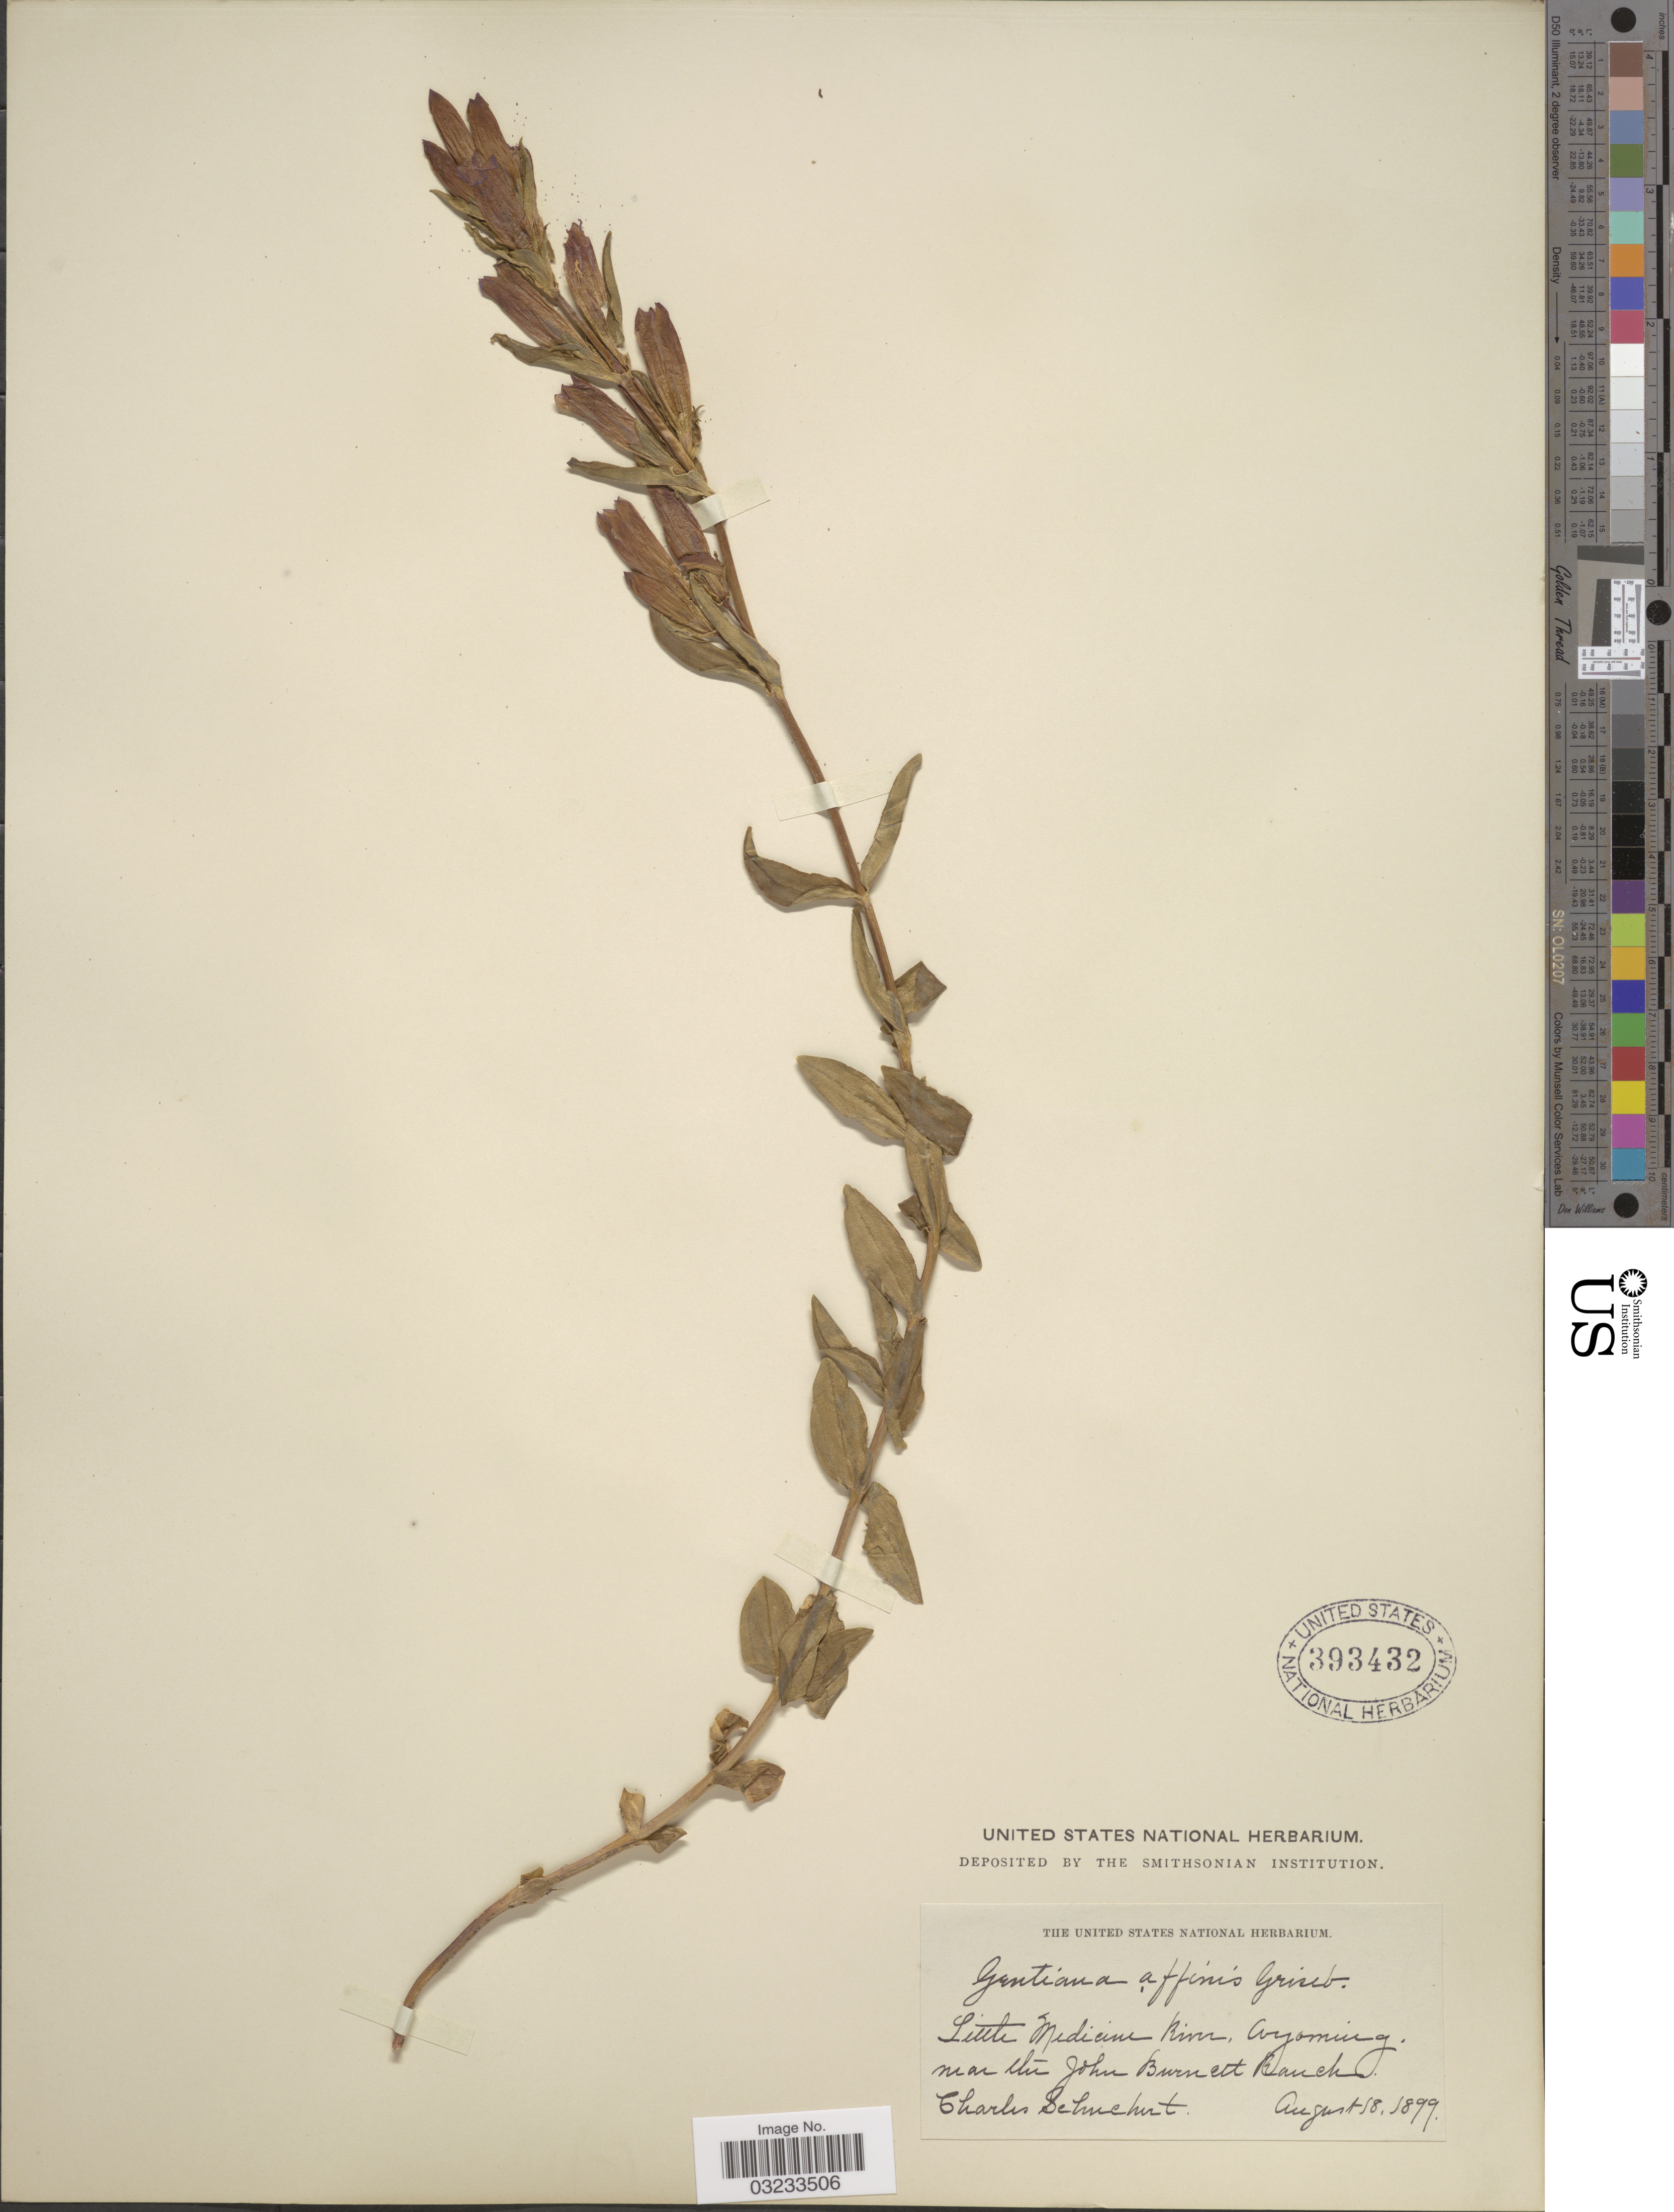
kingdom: Plantae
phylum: Tracheophyta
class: Magnoliopsida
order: Gentianales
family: Gentianaceae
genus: Gentiana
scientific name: Gentiana affinis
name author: Griseb.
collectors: C. Schuchert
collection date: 1899-08-18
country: United States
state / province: Wyoming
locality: Little Medicine River, near the John Burnett Ranch.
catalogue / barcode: US 393432